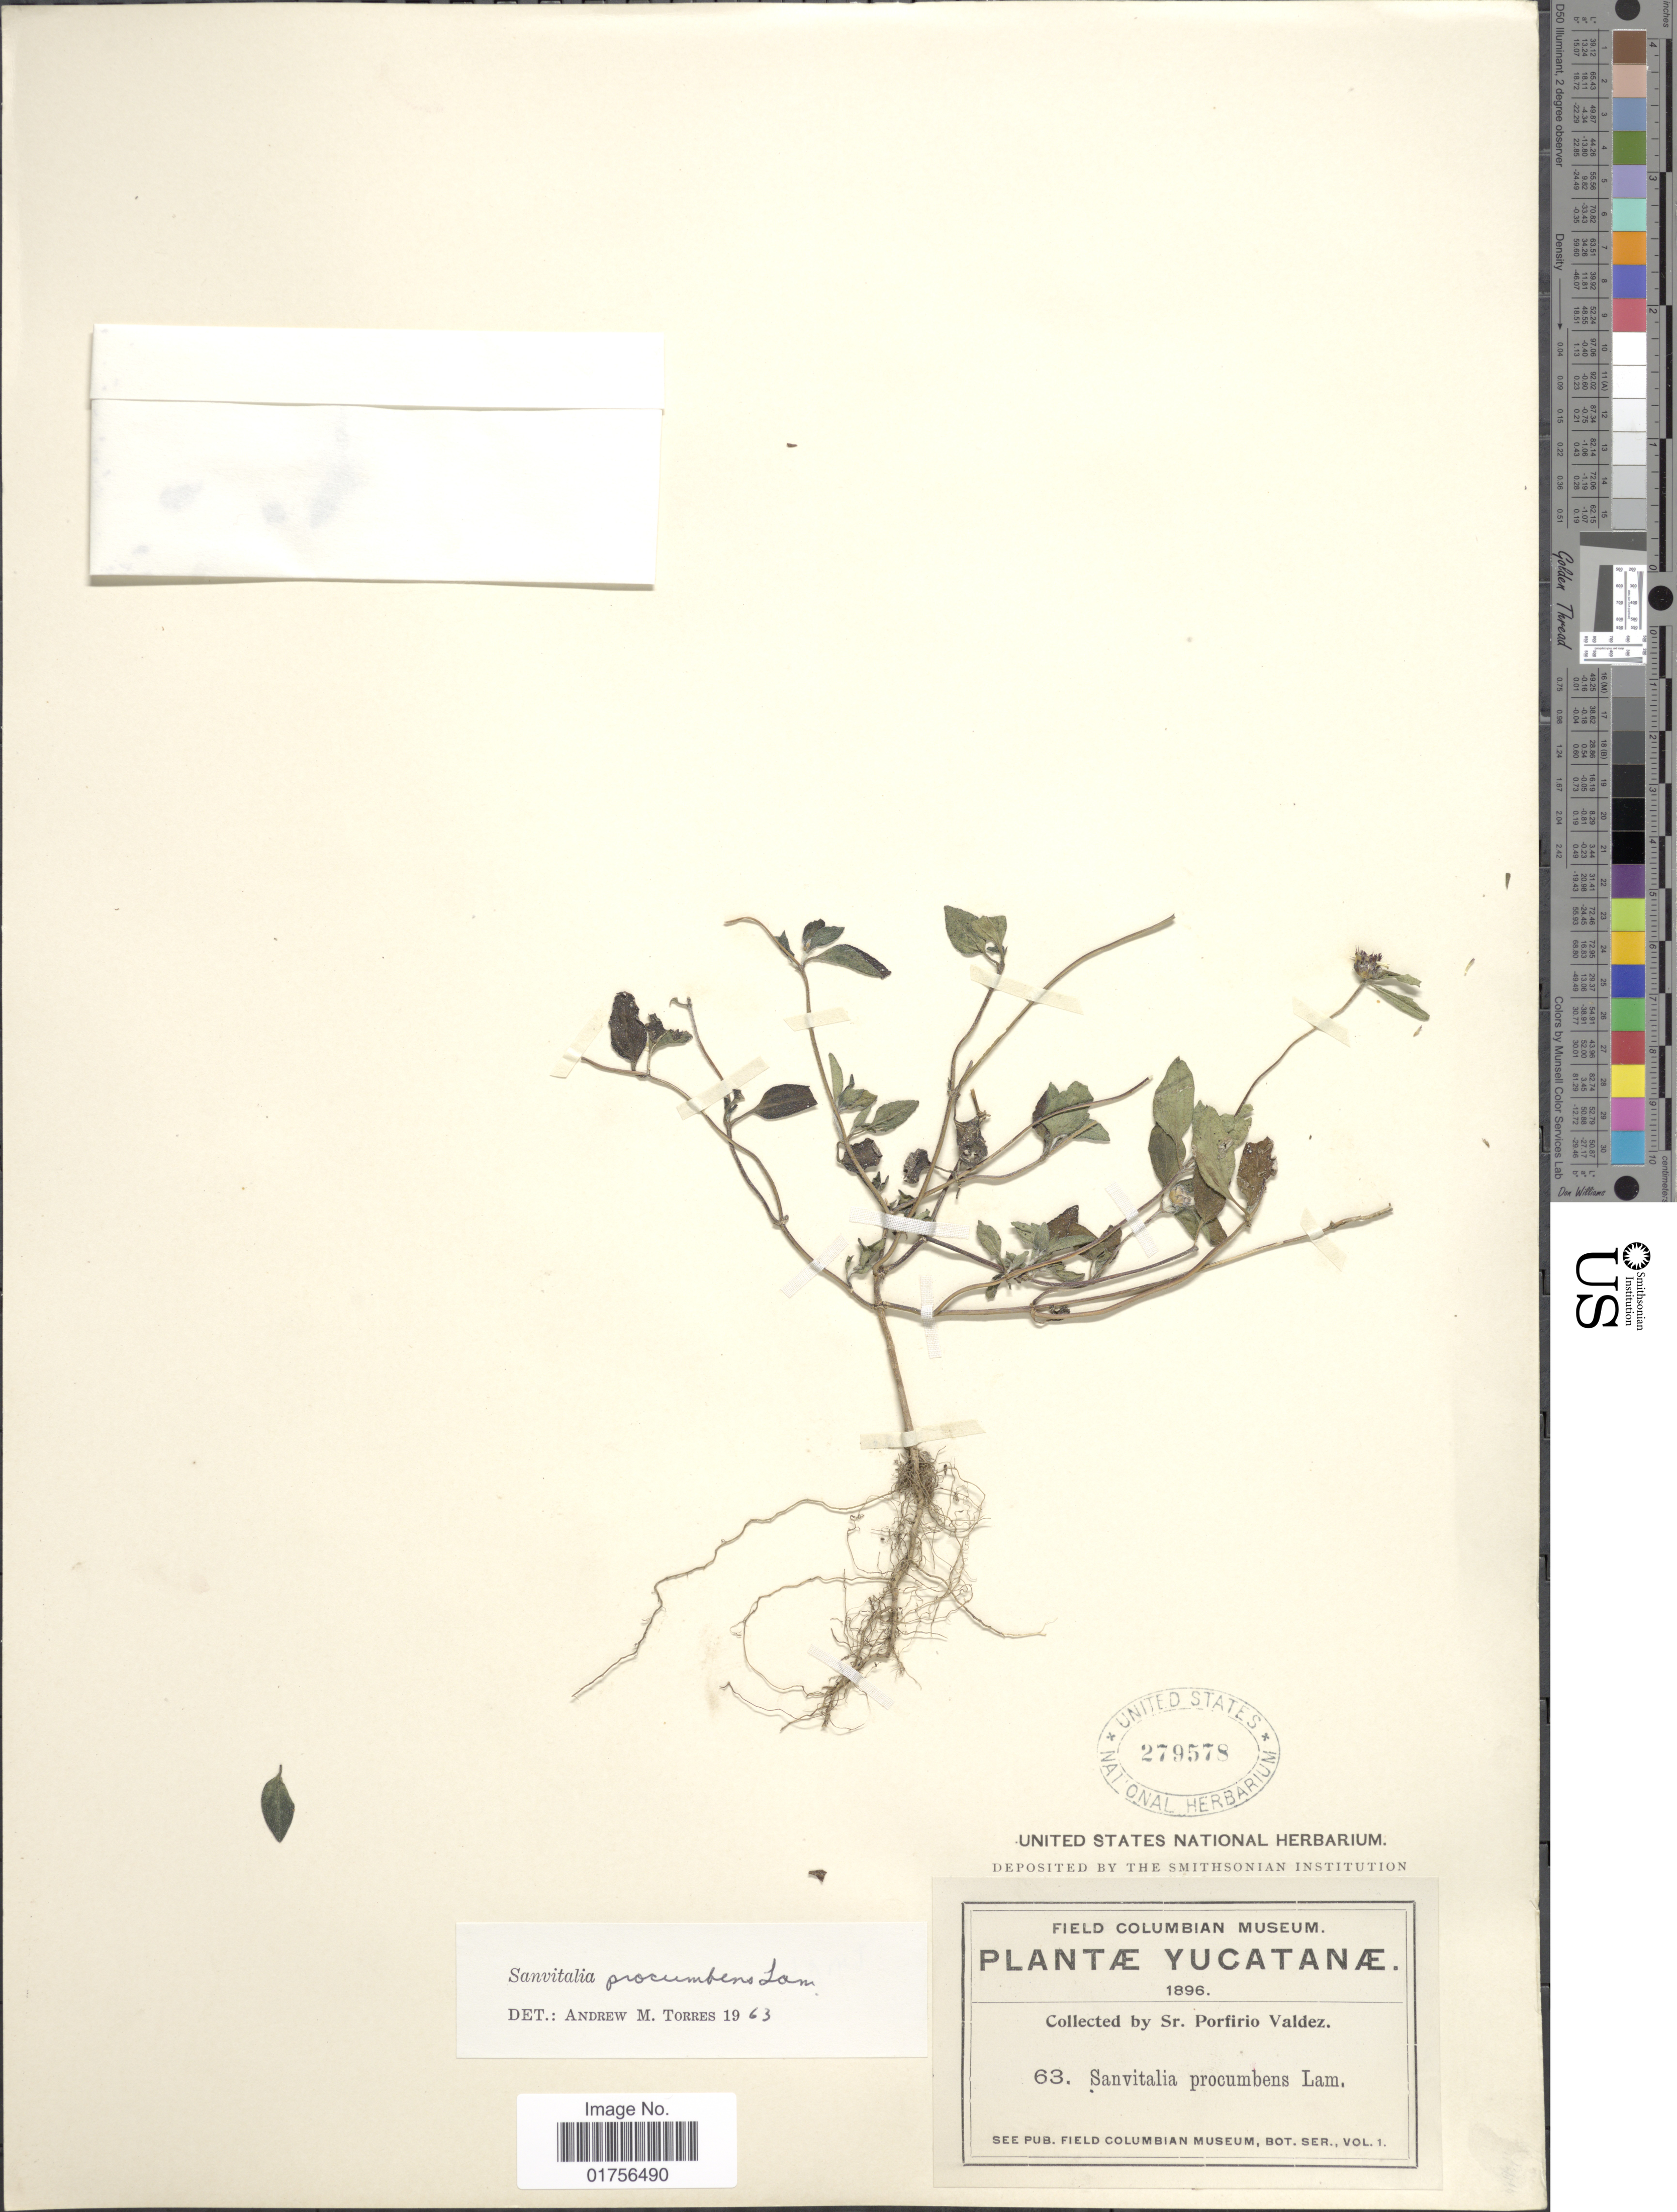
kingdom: Plantae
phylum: Tracheophyta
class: Magnoliopsida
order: Asterales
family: Asteraceae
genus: Sanvitalia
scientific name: Sanvitalia procumbens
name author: Lam.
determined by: Skibicki, Samuel V.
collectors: P. Valdez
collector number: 63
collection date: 1896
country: Mexico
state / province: Yucatán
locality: Yucatanae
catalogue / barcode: US 279578